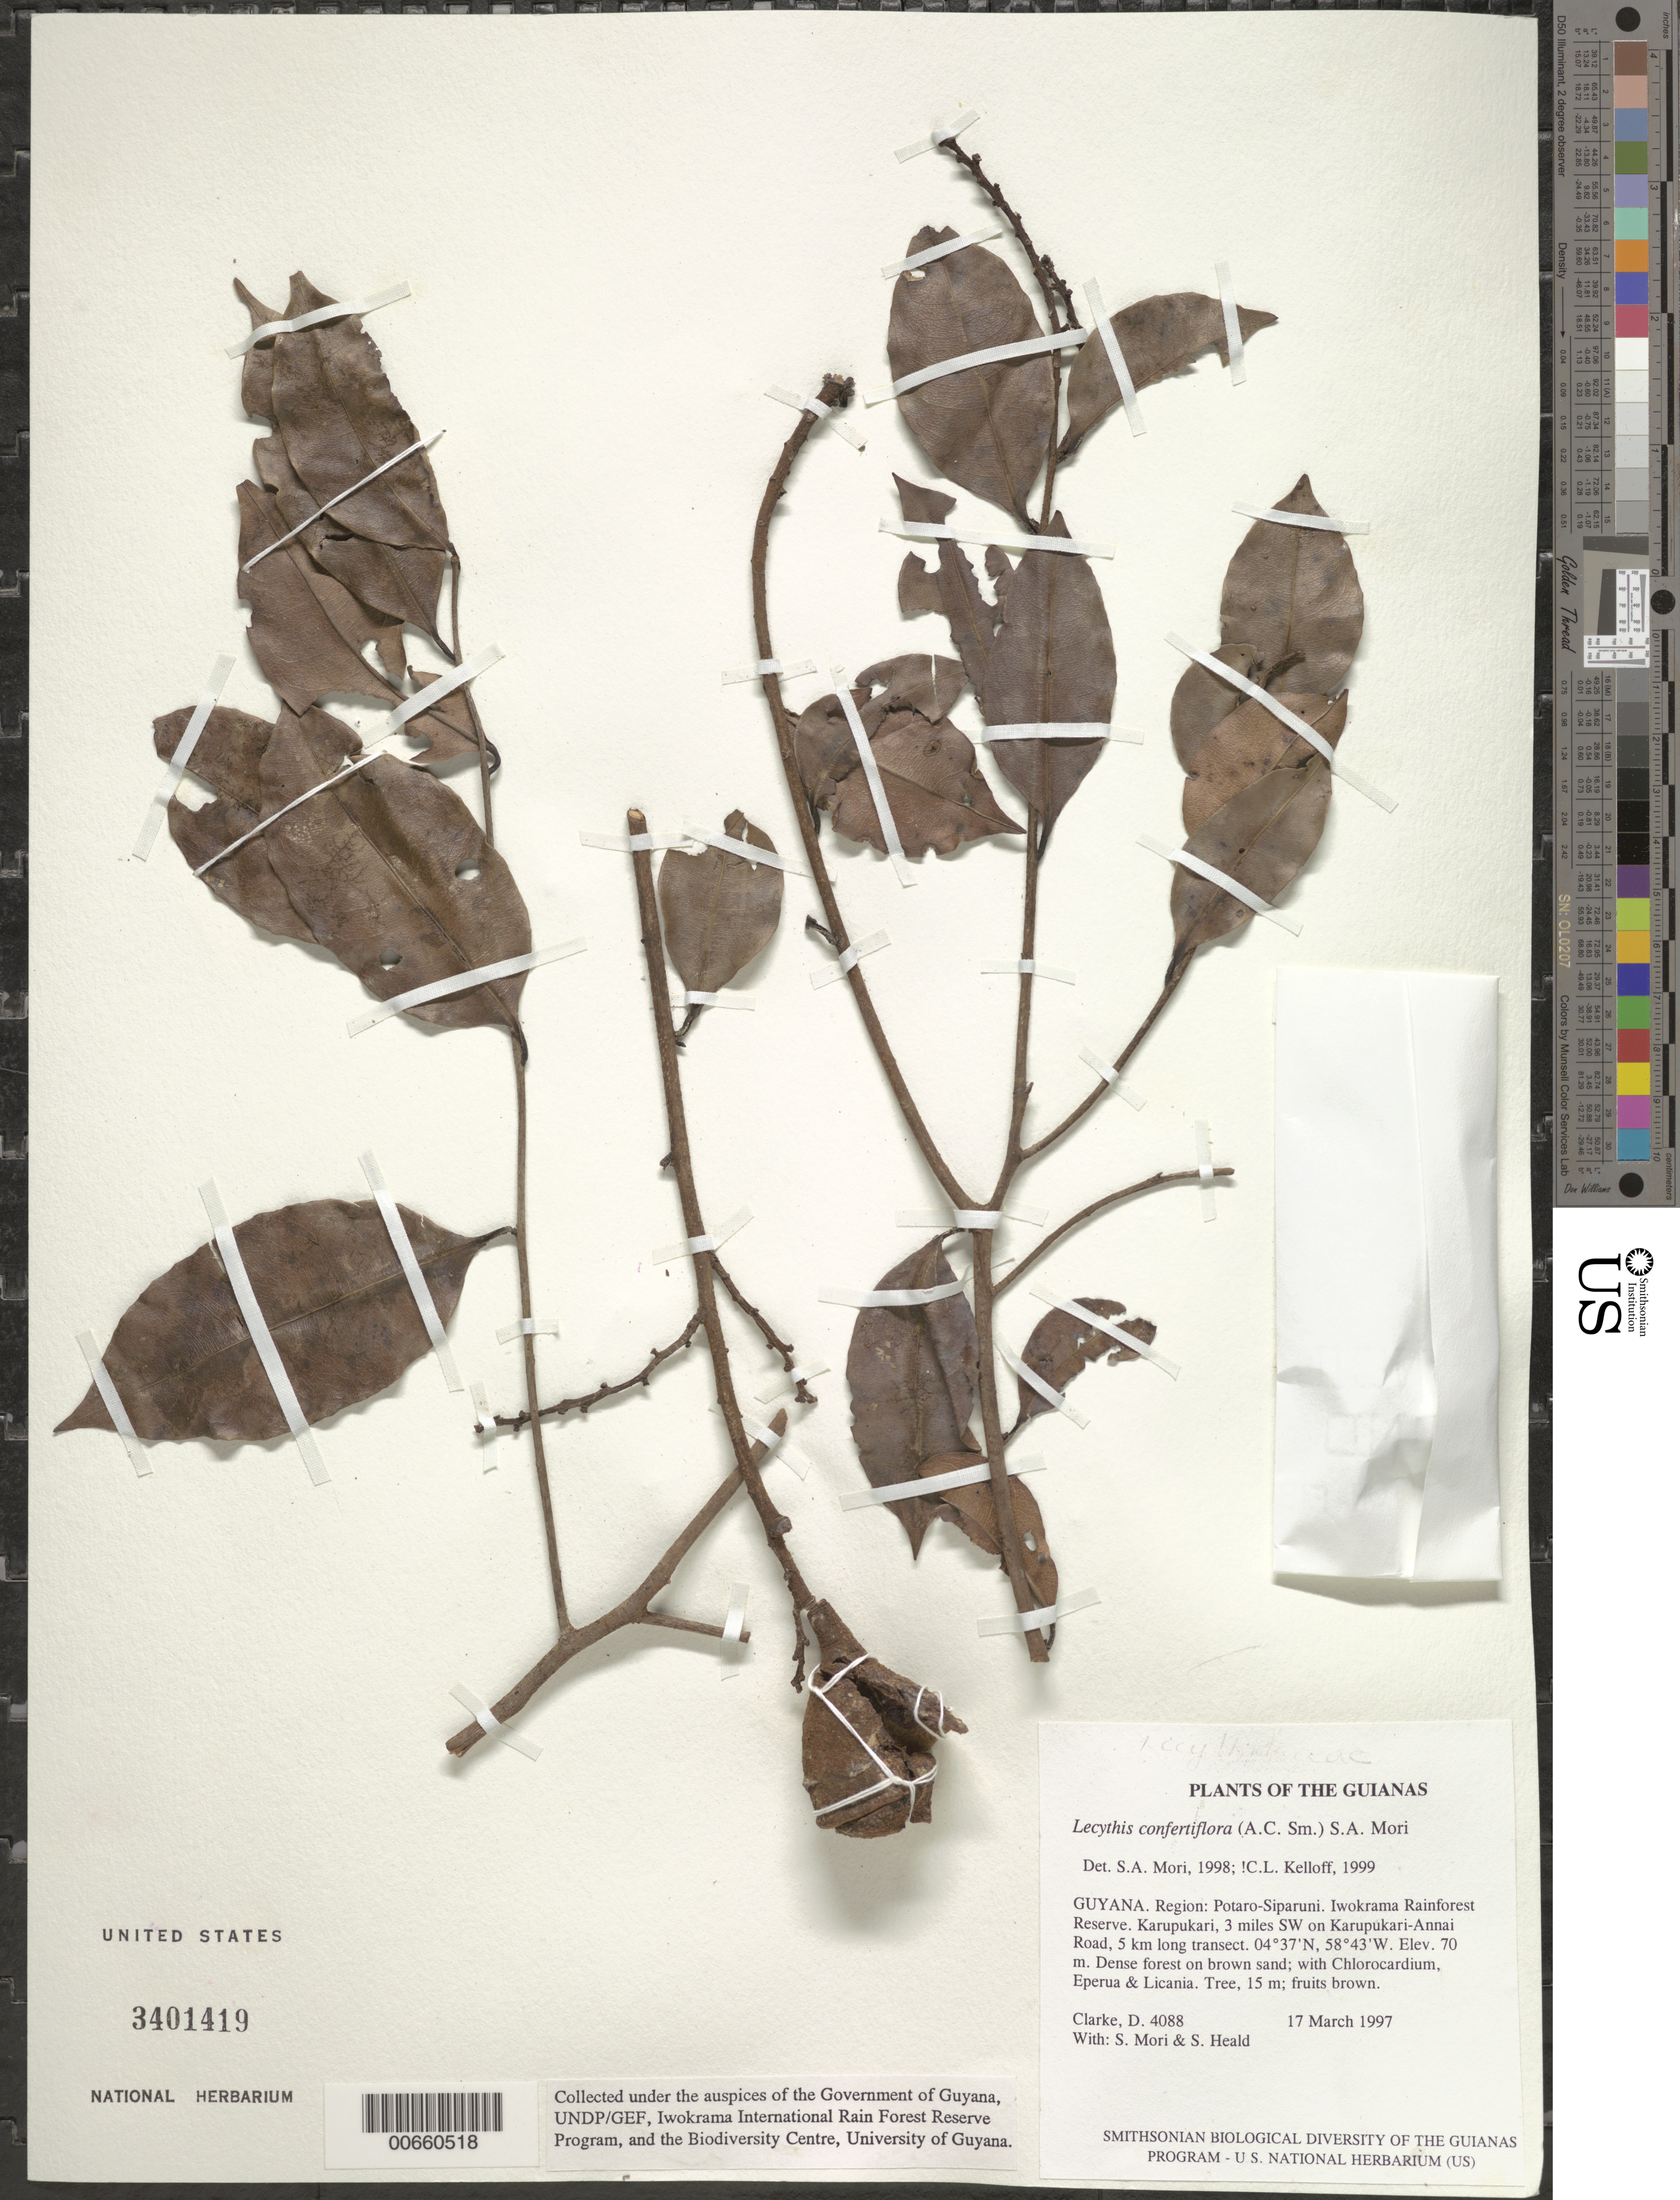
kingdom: Plantae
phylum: Tracheophyta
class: Magnoliopsida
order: Ericales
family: Lecythidaceae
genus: Lecythis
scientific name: Lecythis confertiflora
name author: (A.C. Sm.) S.A. Mori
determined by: Kelloff, Carol L., (US), Smithsonian Institution - National Museum of Natural History (UNITED STATES)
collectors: H. D. Clarke, S. Mori & S. Heald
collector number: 4088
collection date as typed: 17 March 1997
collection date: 1997-03-17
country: Guyana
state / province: Potaro-Siparuni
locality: Iwokrama Rainforest Reserve. Karupukari, 3 miles SW on Karupukari-Annai Road, 5 km long transect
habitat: Dense forest on brown sand; with Chlorocardium, Eperua & Licania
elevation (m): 70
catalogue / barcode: US 3401419